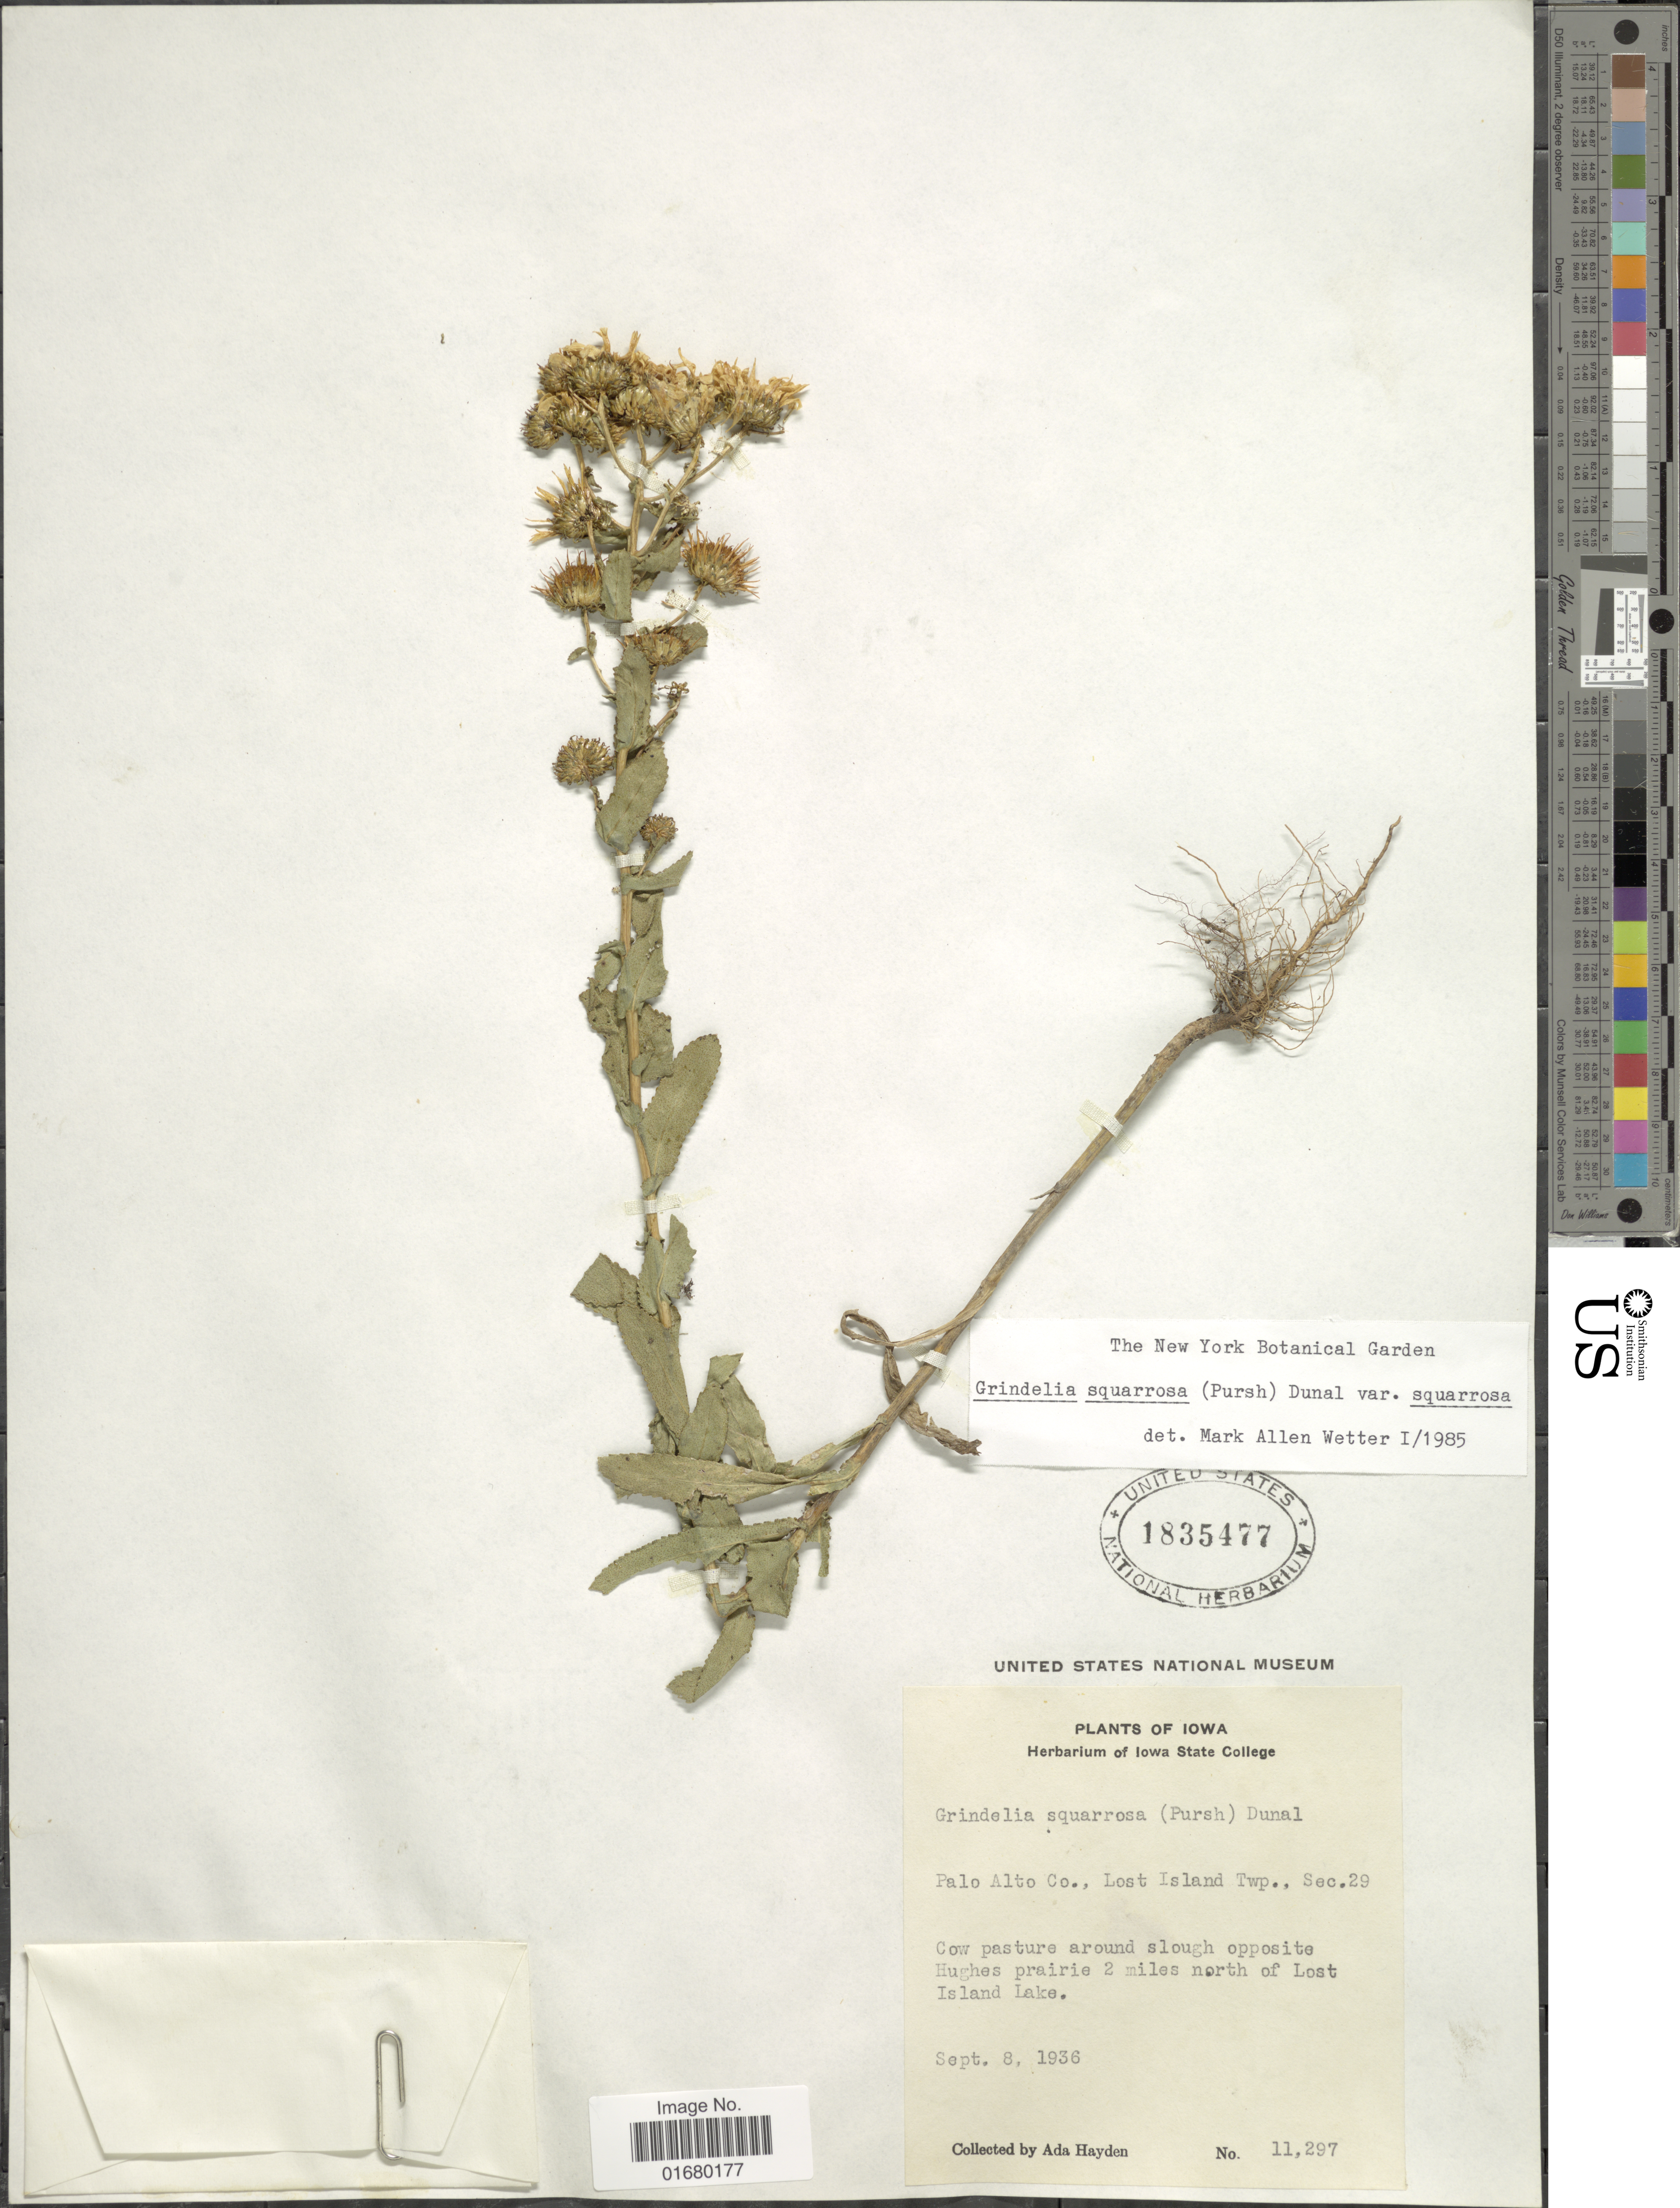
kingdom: Plantae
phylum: Tracheophyta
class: Magnoliopsida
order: Asterales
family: Asteraceae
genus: Grindelia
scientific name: Grindelia squarrosa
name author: (Pursh) Dunal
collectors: Ada Hayden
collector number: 11297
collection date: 1936-09-08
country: United States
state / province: Iowa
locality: Palo Alto Co., Lost Island Twp., Sec.29, 2 miles north of Lost Island Lake.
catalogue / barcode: US 1835477